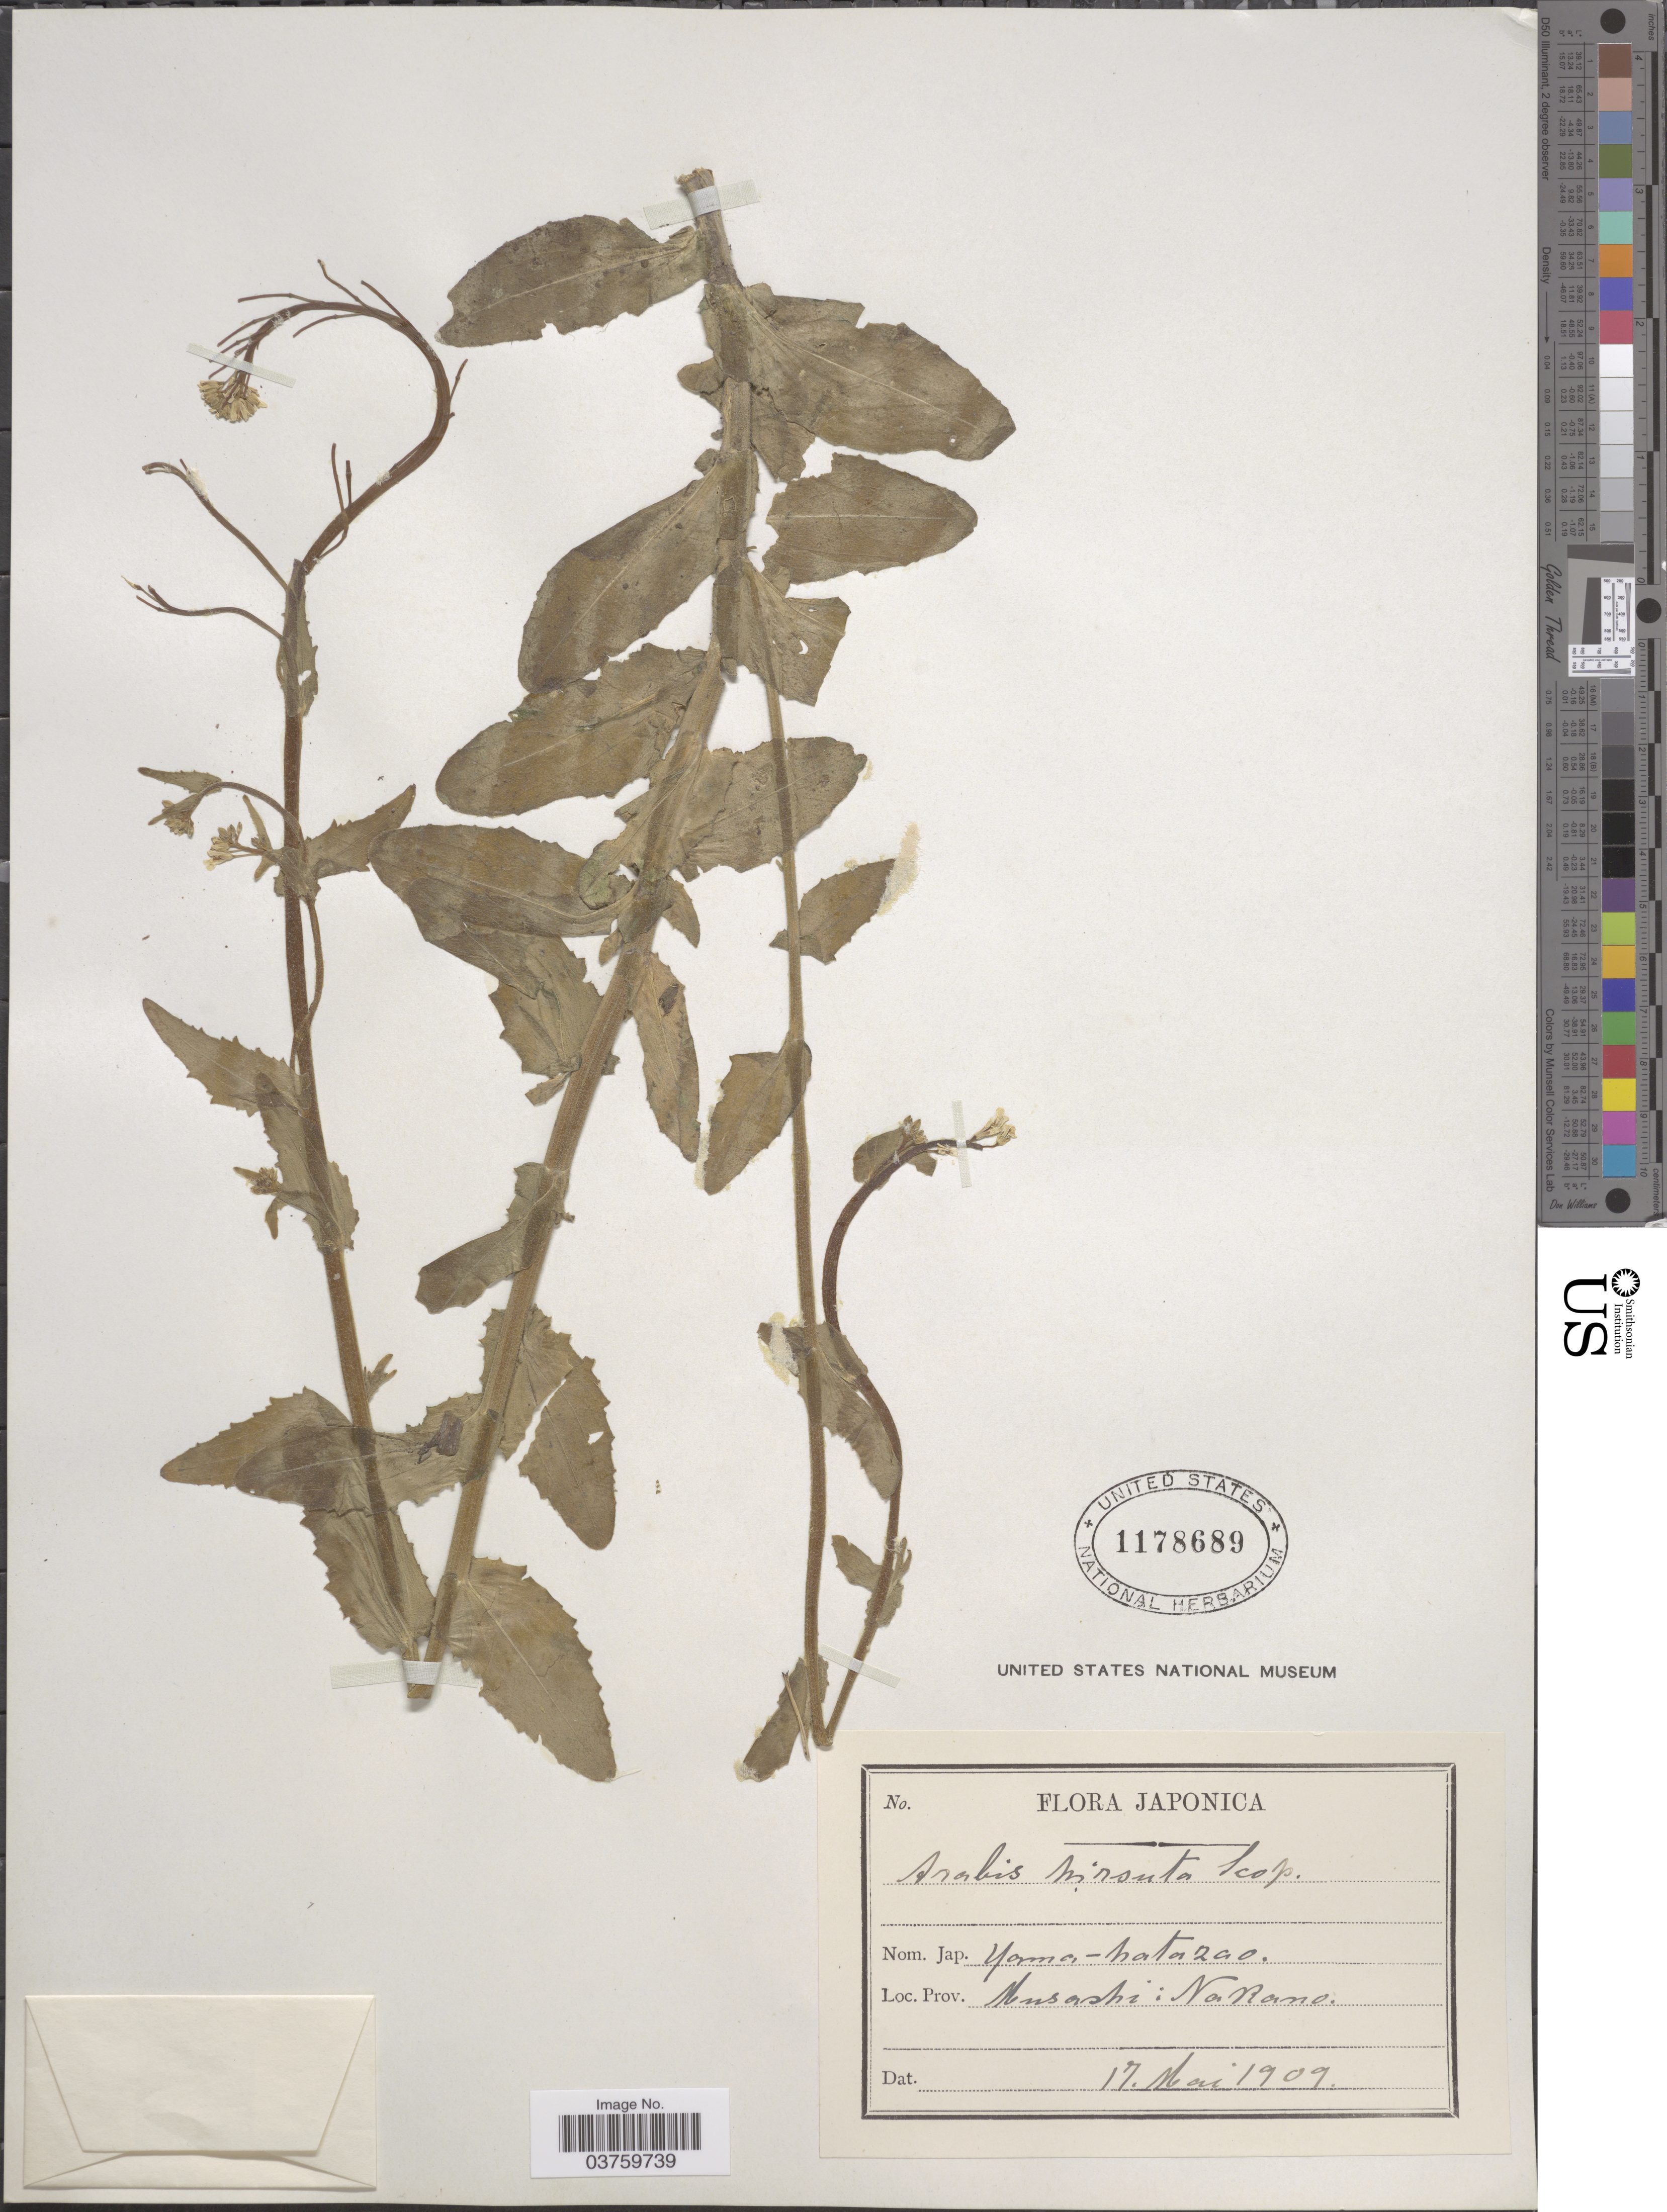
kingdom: Plantae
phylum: Tracheophyta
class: Magnoliopsida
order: Brassicales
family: Brassicaceae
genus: Arabis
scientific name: Arabis hirsuta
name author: (L.) Scop.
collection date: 1909-05-17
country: Japan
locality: Musashi: Nakano.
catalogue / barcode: US 1178689